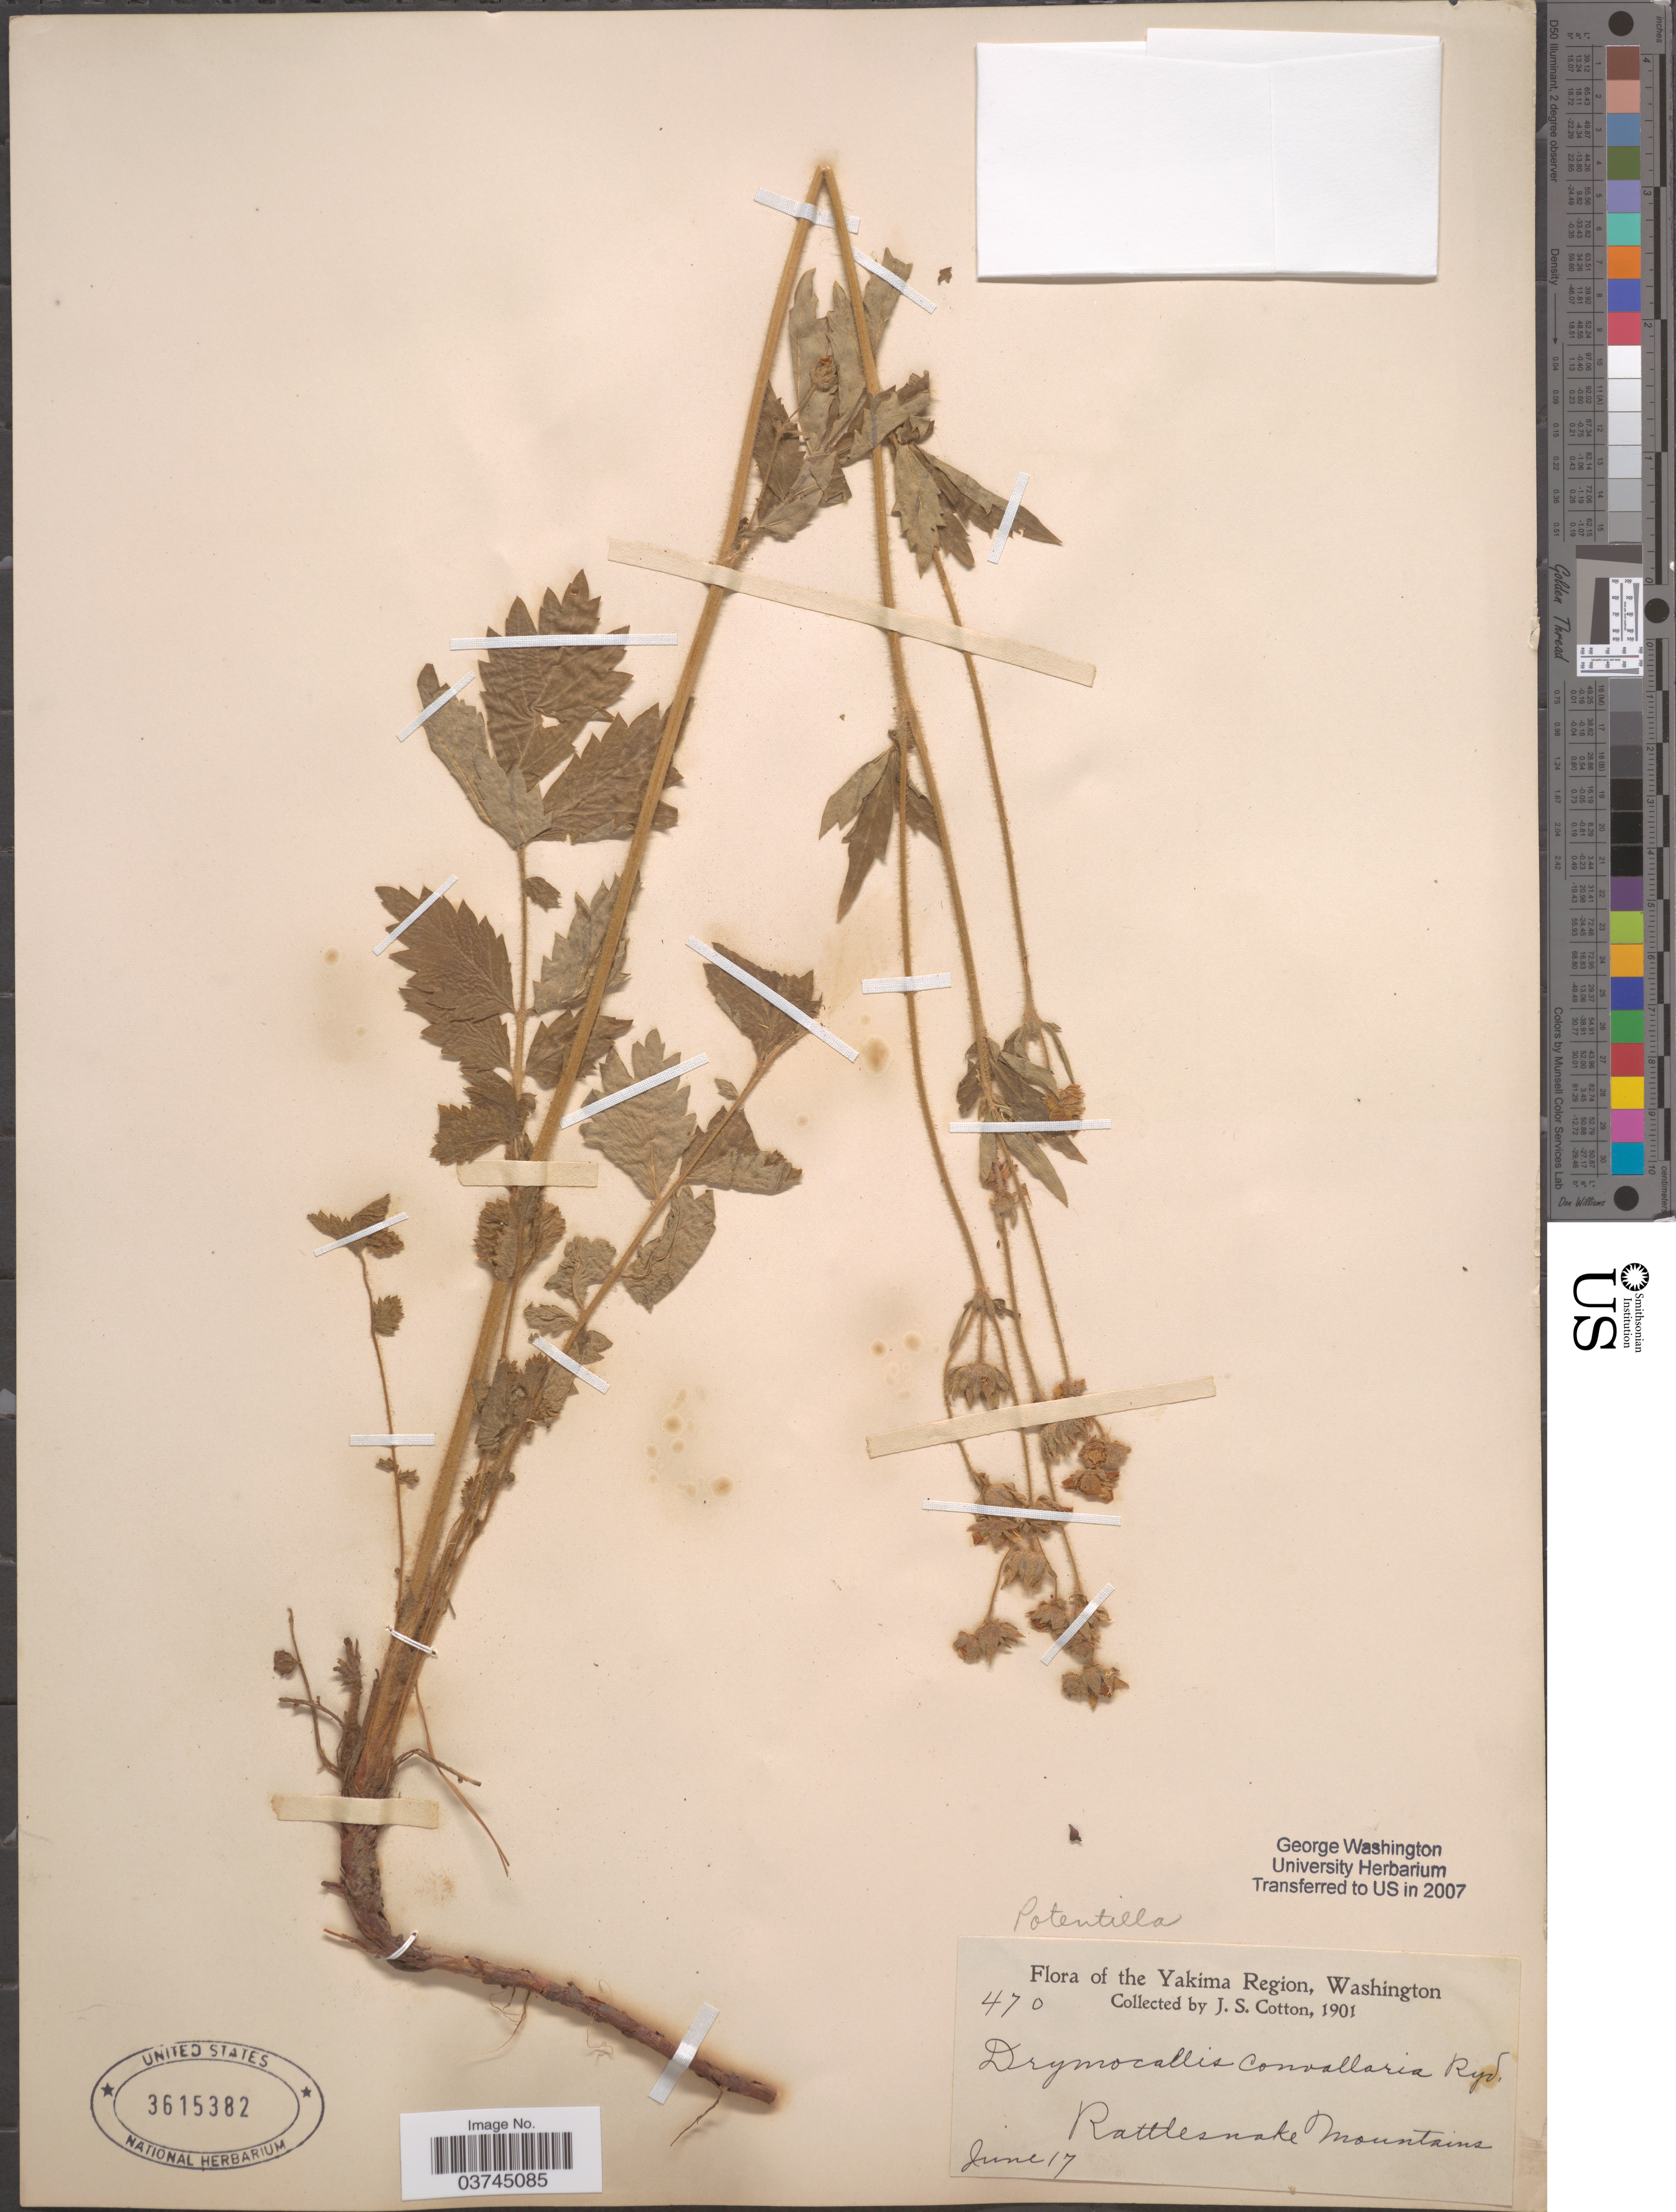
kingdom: Plantae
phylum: Tracheophyta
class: Magnoliopsida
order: Rosales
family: Rosaceae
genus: Drymocallis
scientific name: Drymocallis convallaria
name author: (Rydb.) Rydb.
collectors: J. S. Cotton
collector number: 470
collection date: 1901-06-17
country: United States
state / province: Washington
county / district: Yakima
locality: The Yakima Region. Rattlesnake Mountains.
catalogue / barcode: US 3615382